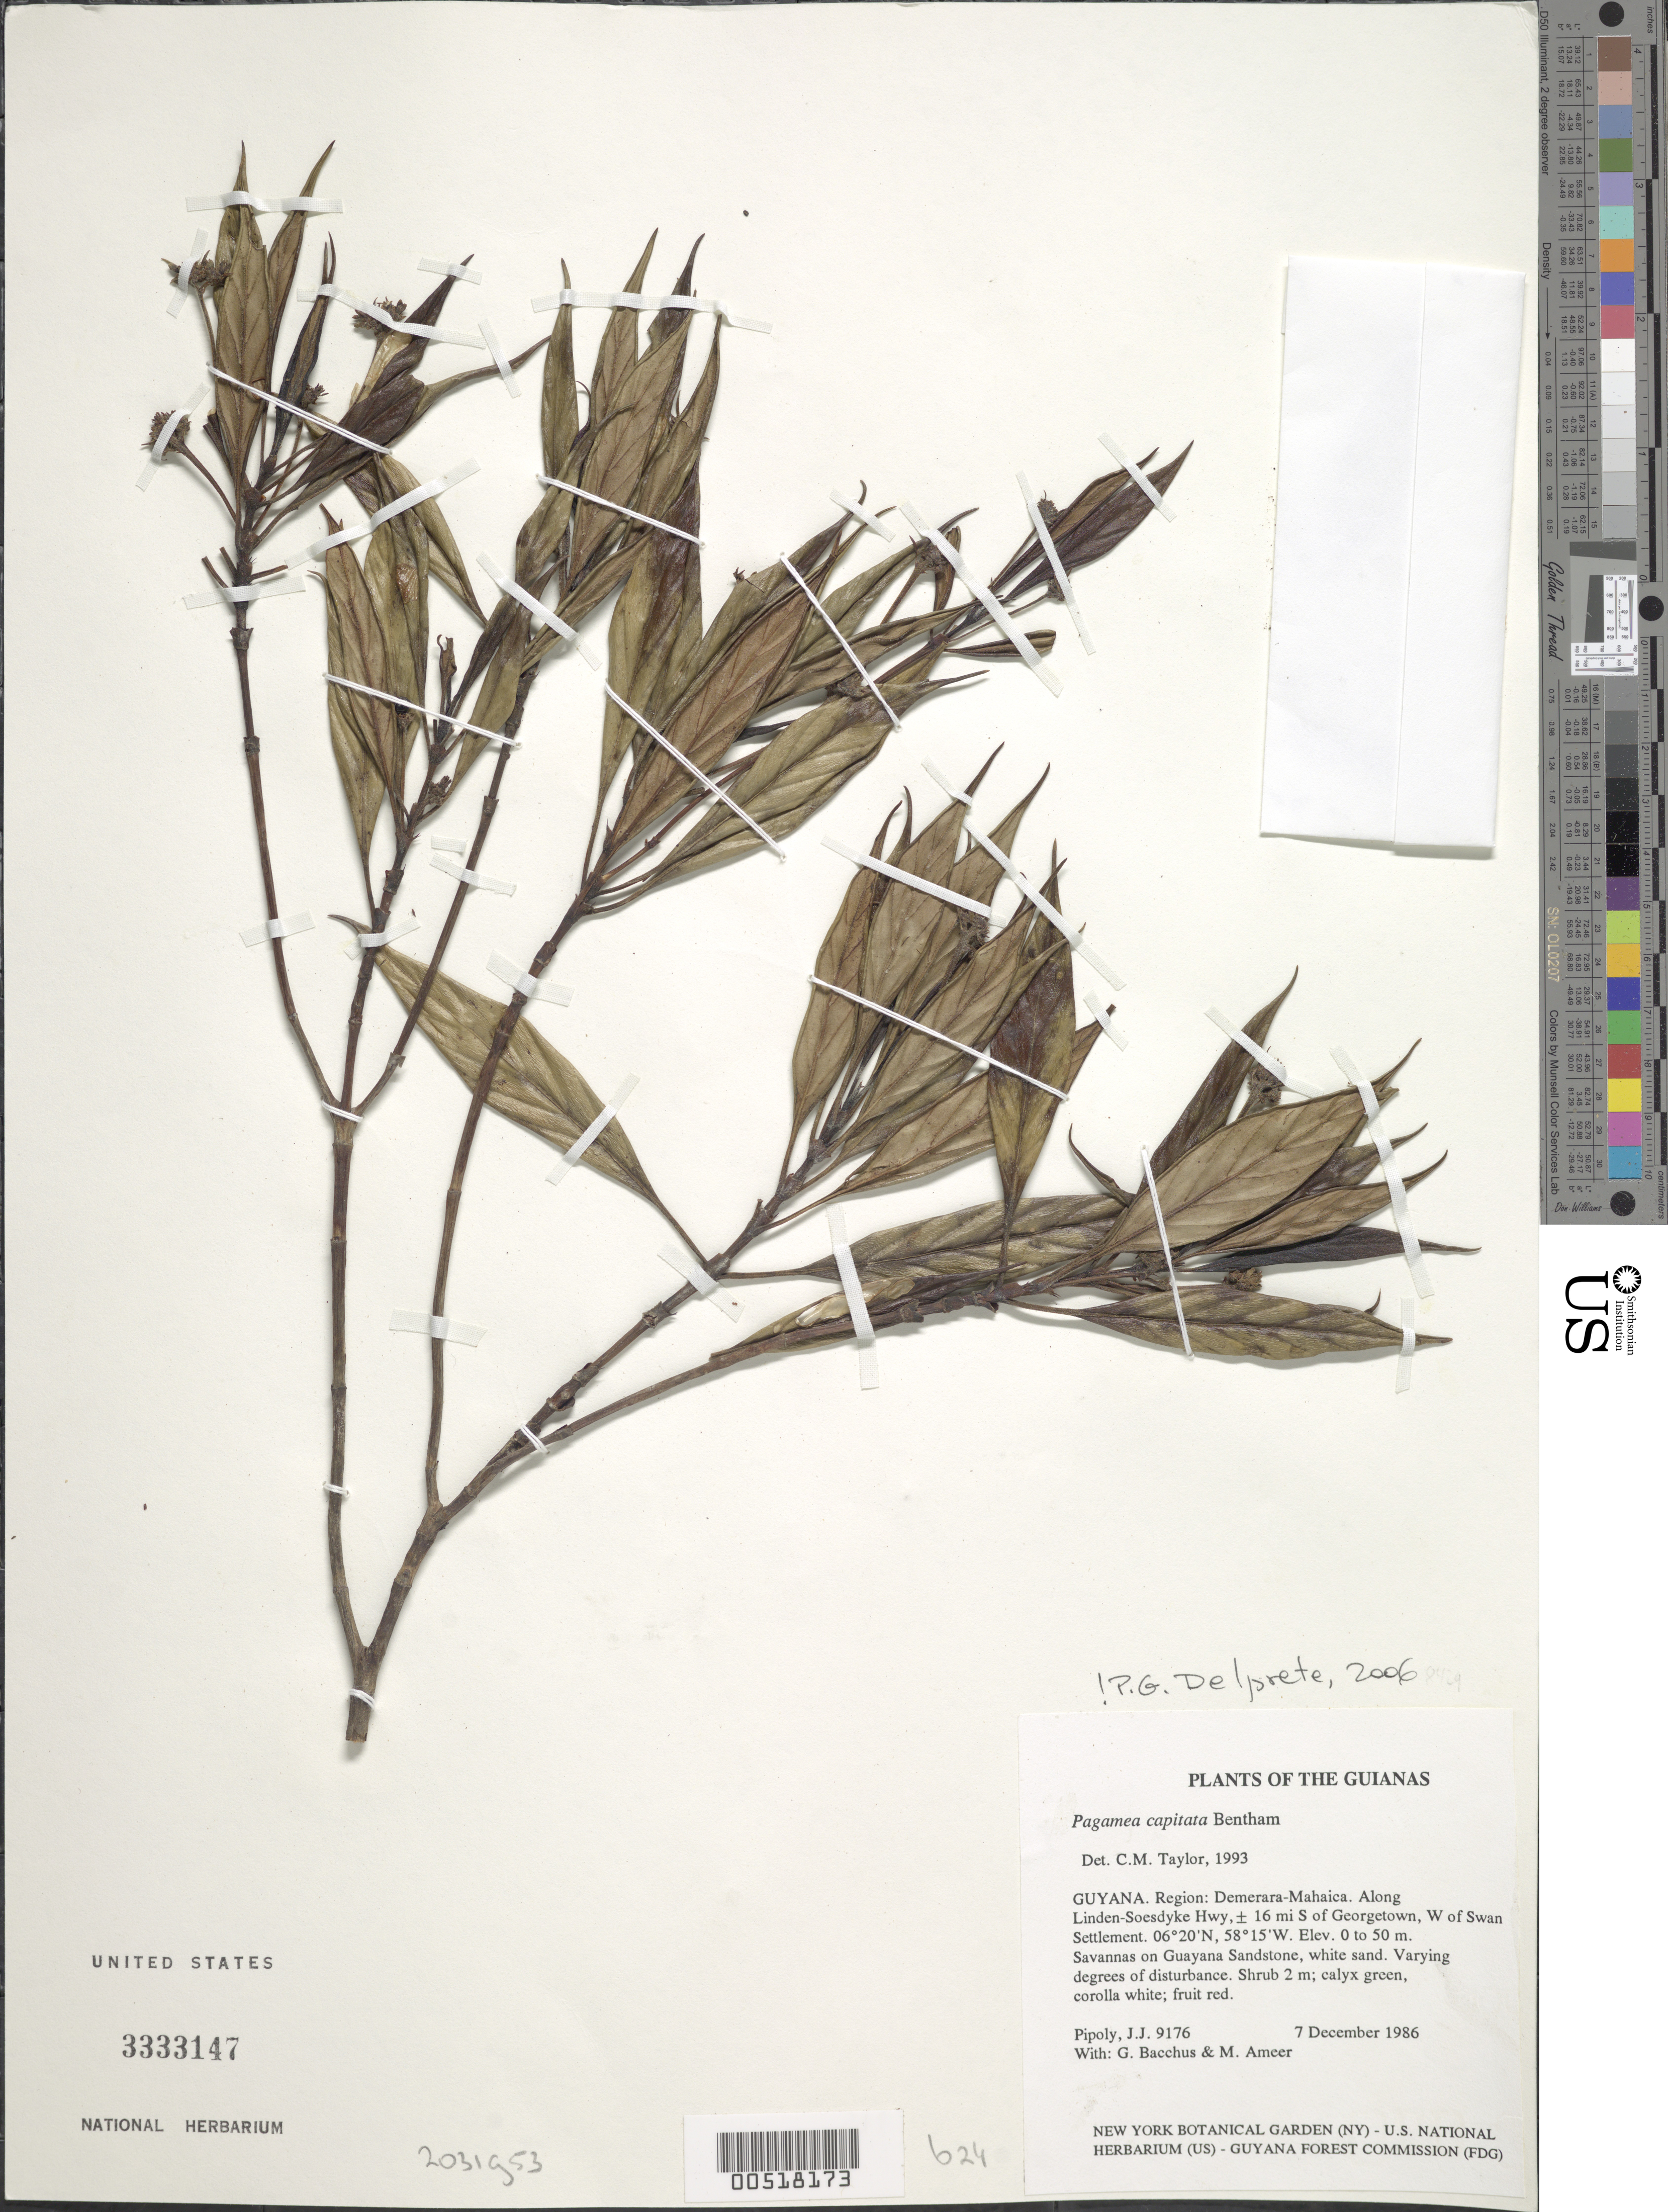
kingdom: Plantae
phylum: Tracheophyta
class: Magnoliopsida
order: Gentianales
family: Rubiaceae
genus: Pagamea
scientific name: Pagamea capitata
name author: Benth.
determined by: Delprete, P. G., Herb. de Guyane Cay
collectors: J. J. Pipoly, G. Bacchus & M. Ameer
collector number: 9176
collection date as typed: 7 December 1986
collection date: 1986-12-07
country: Guyana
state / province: Demerara-Mahaica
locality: Along Linden-Soesdyke Hwy,± 16 mi S of Georgetown, W of Swan Settlement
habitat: Savannas on Guayana Sandstone, white sand. Varying degrees of disturbance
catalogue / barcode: US 3333147